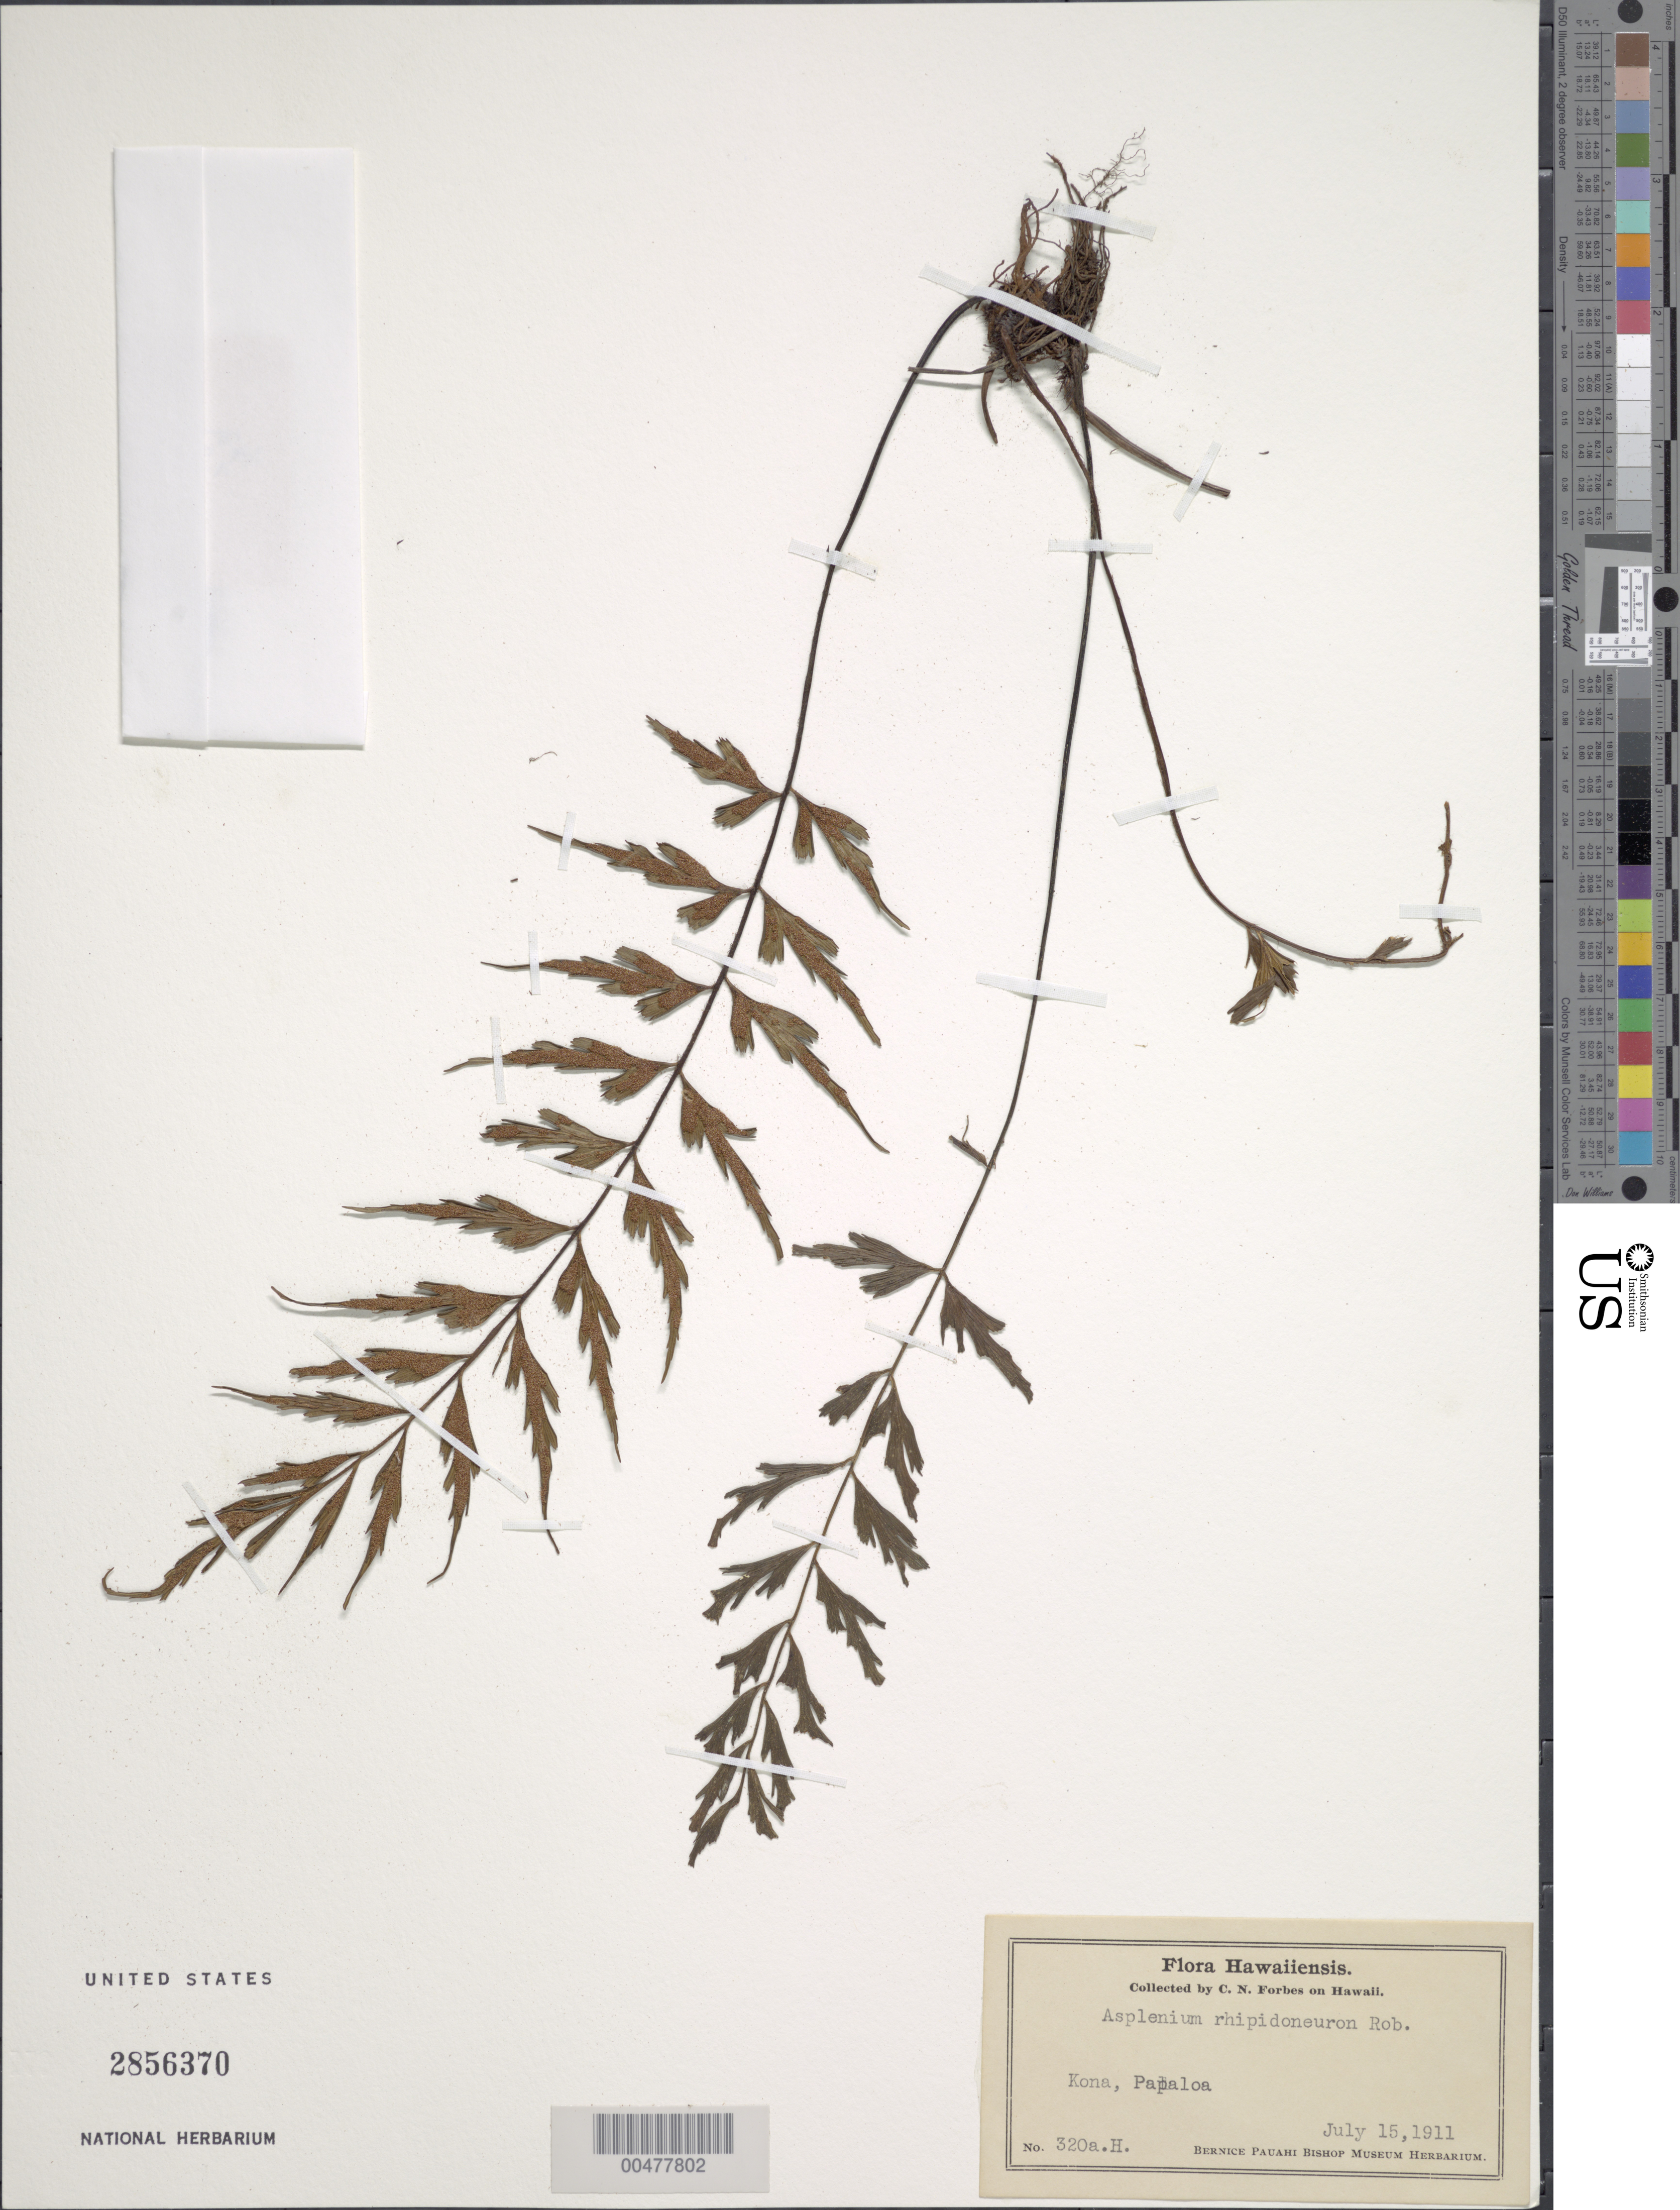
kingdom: Plantae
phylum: Tracheophyta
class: Polypodiopsida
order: Polypodiales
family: Aspleniaceae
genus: Asplenium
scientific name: Asplenium aethiopicum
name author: (Burm. f.) Bech.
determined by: Wagner, W. L., (BOT), Smithsonian Institution - National Museum of Natural History (UNITED STATES)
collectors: C. N. Forbes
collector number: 320a.H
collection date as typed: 15 Jul 1911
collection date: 1911-07-15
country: United States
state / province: Hawaii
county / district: Hawaii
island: Hawaii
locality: Kona, Papaloa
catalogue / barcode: US 2856370